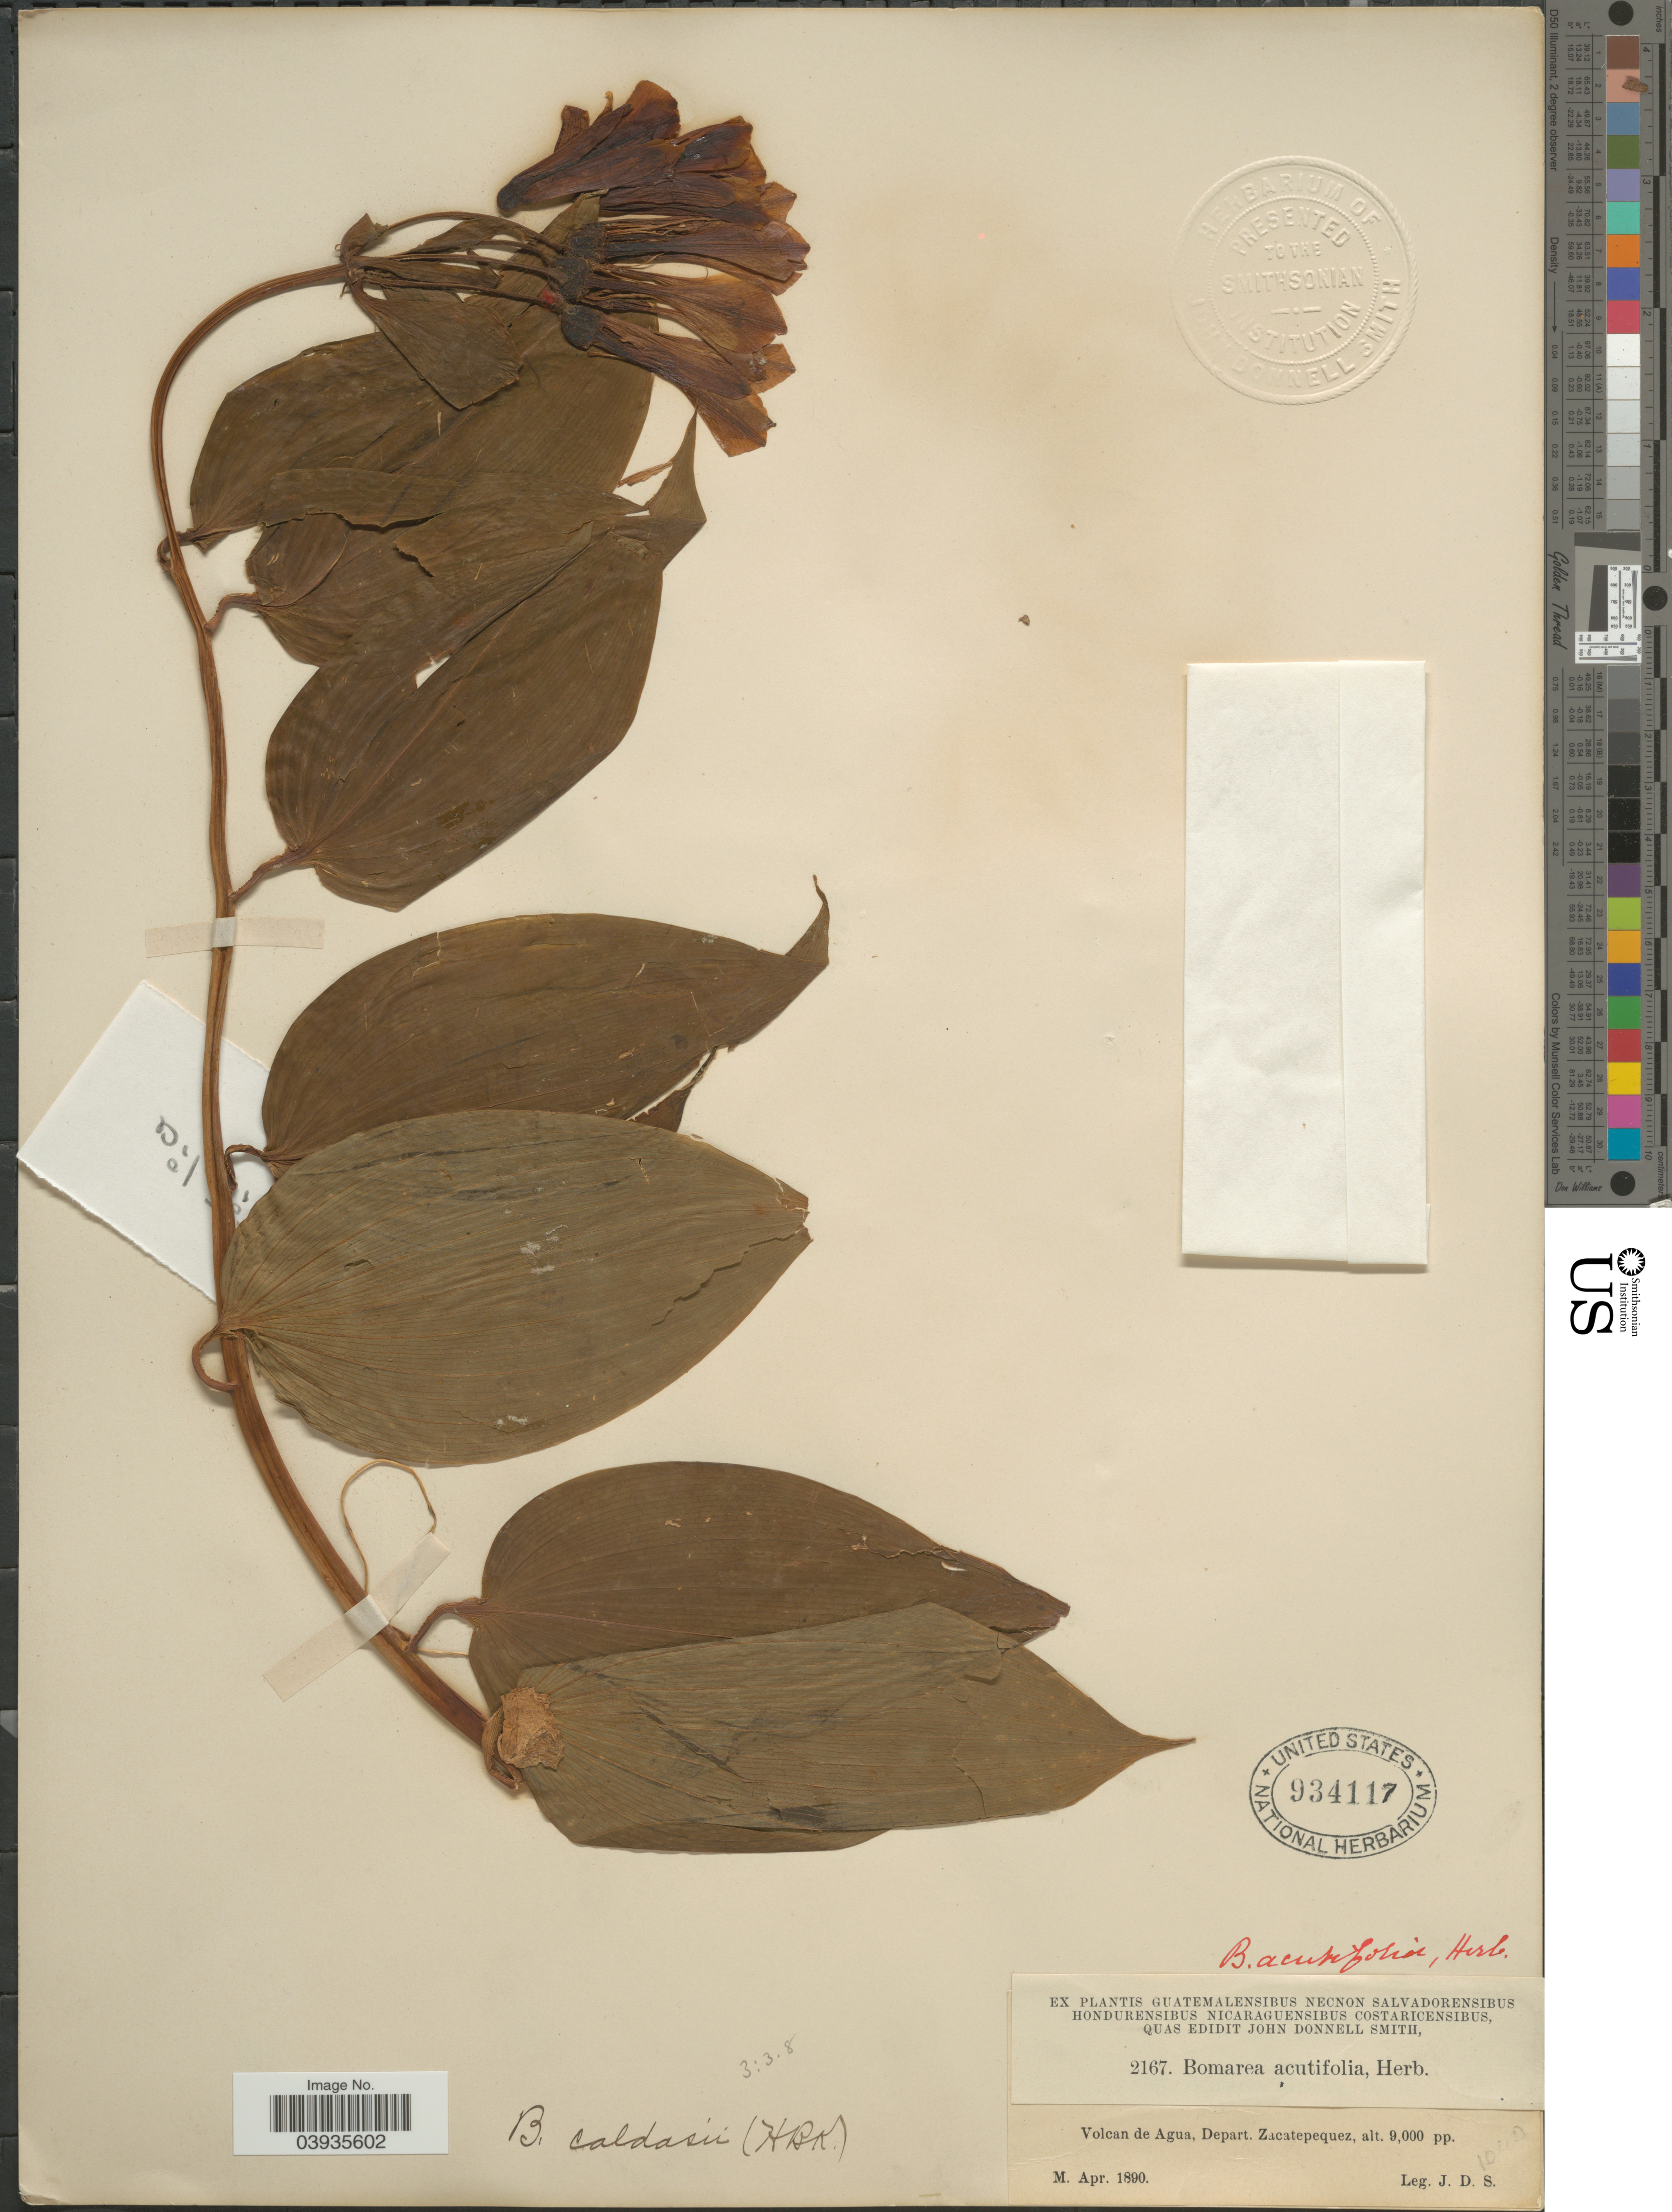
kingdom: Plantae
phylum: Tracheophyta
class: Liliopsida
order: Liliales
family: Alstroemeriaceae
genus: Bomarea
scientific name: Bomarea caldasii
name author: (Kunth) Asch. & Graebener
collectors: J. Donnell Smith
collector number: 2167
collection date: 1890-04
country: Guatemala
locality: Volcan de Agua, Depart. Zacatepequez.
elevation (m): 2743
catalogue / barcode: US 934117